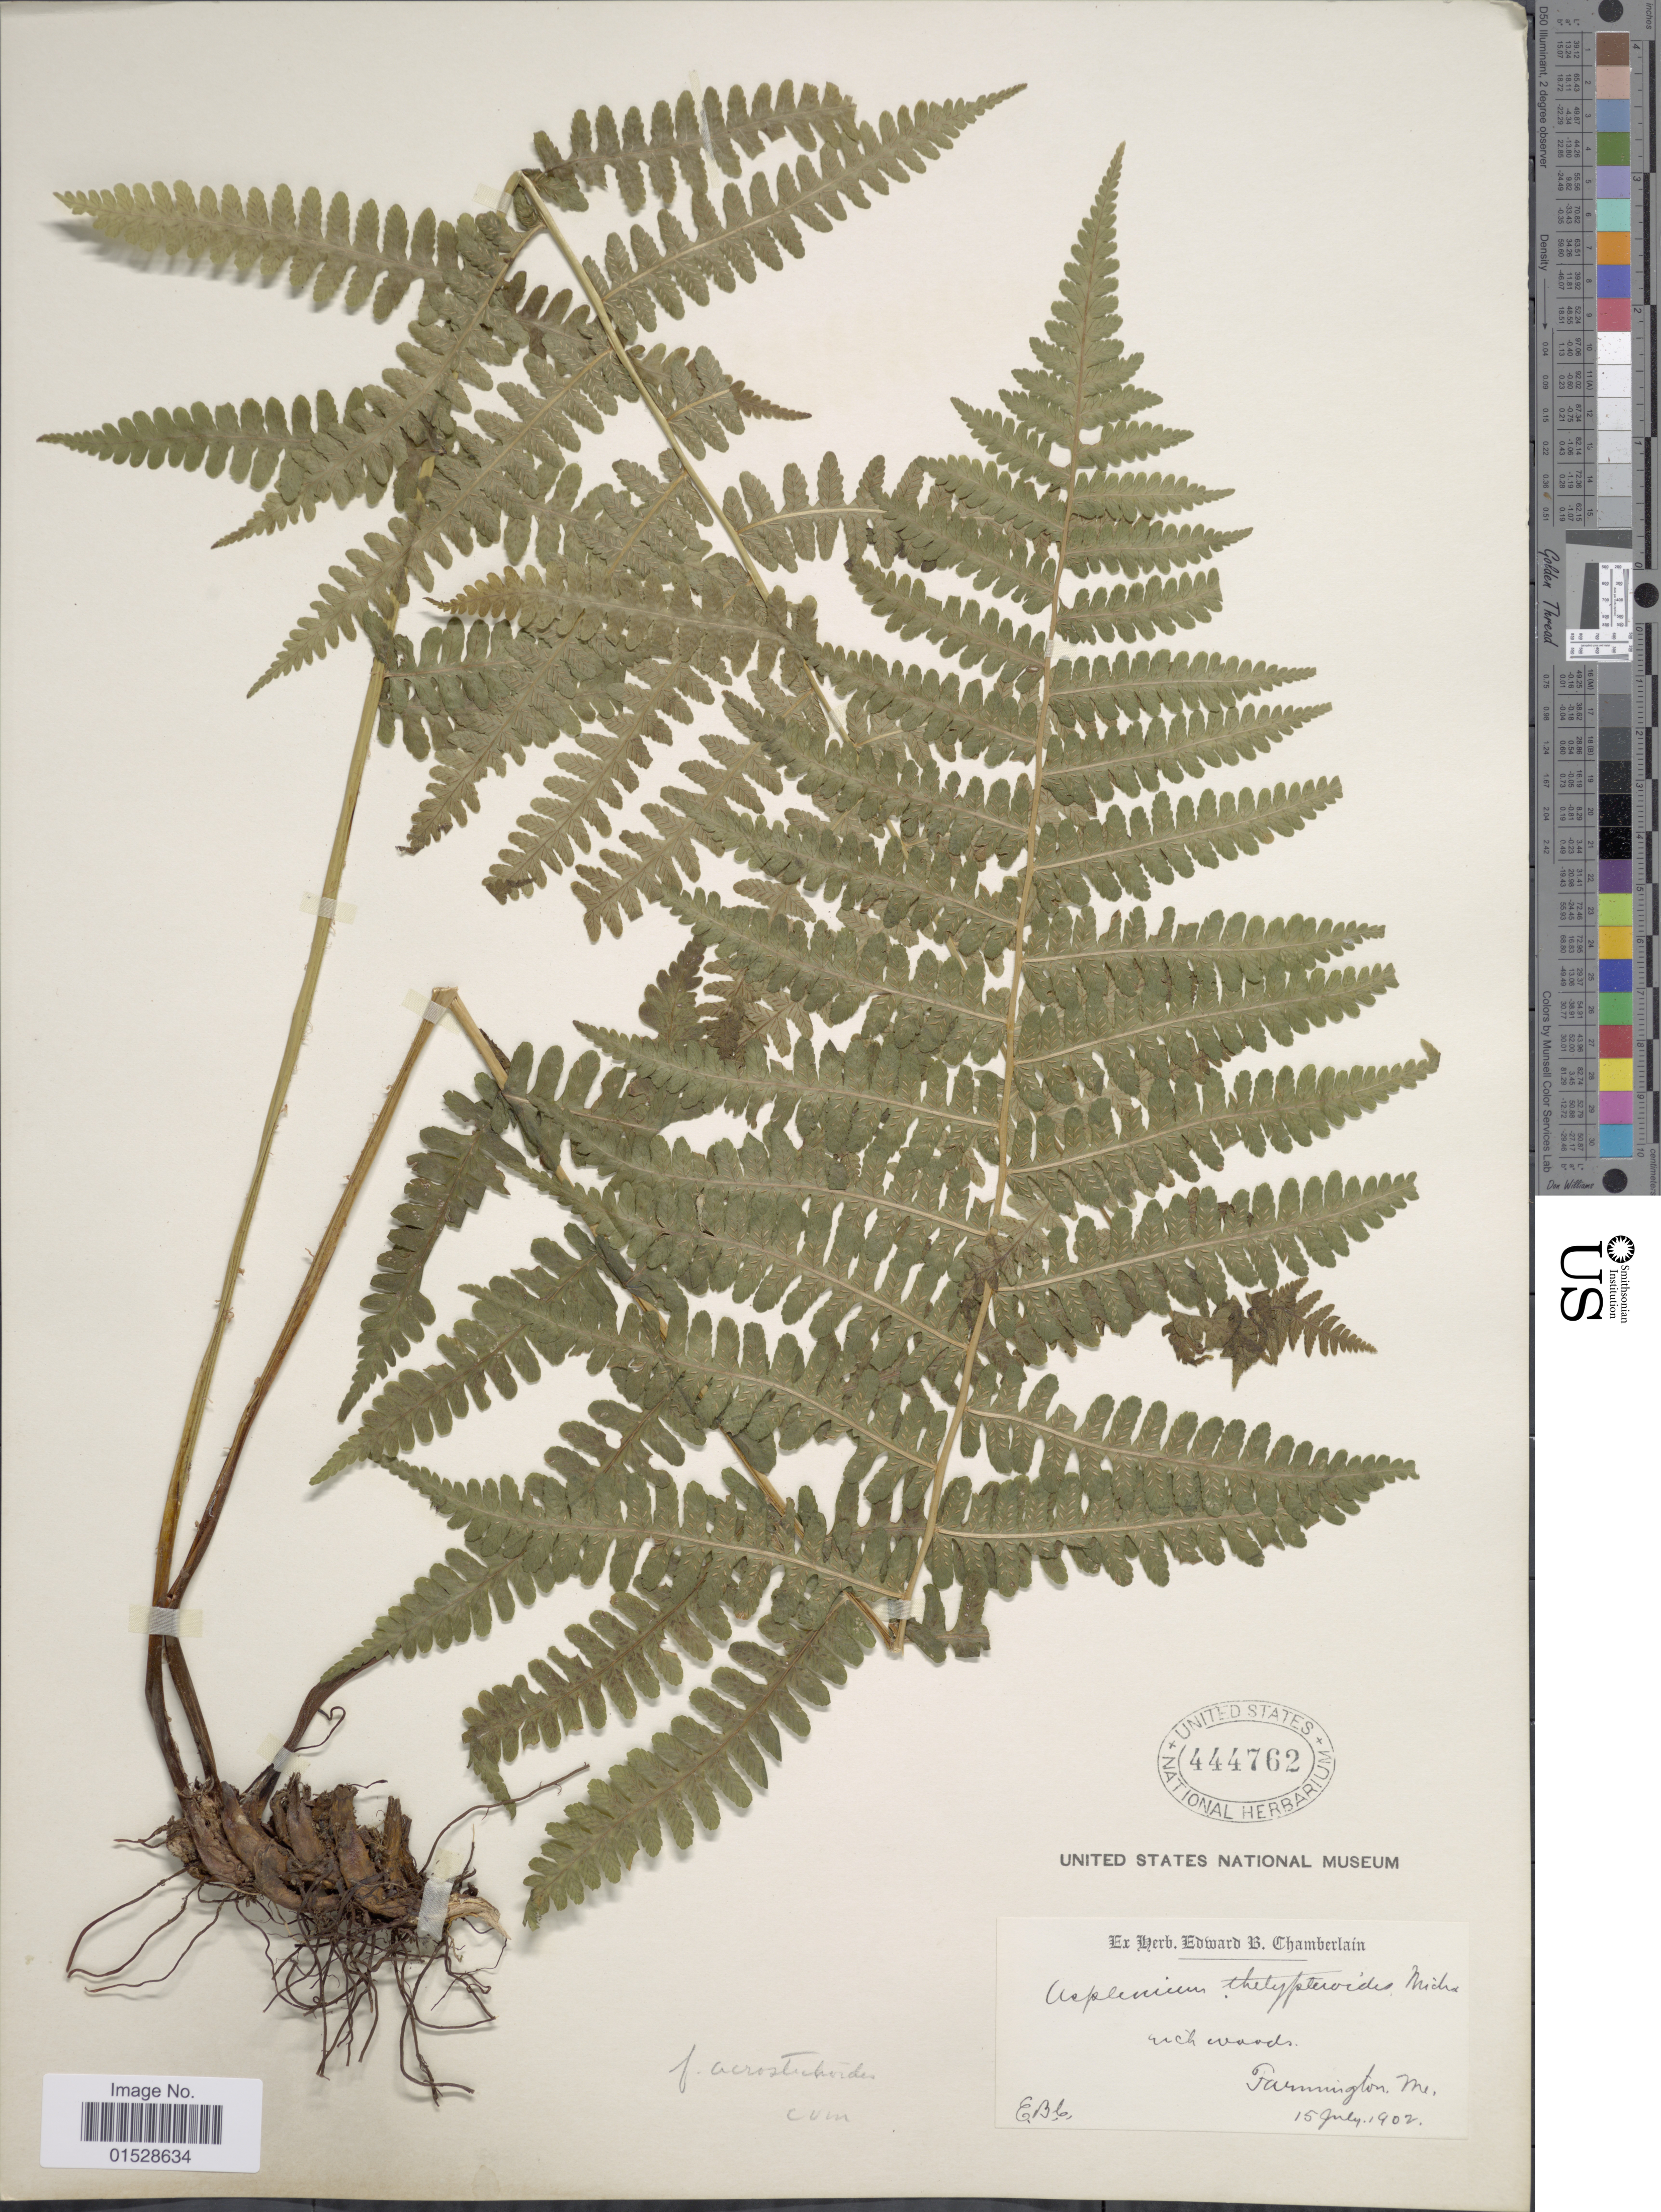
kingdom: Plantae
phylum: Tracheophyta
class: Polypodiopsida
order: Polypodiales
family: Athyriaceae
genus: Deparia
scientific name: Deparia acrostichoides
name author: (Sw.) M. Kato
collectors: E. Chamberlain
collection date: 1902-07-15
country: United States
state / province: Maine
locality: Farmington, Me.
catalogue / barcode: US 444762